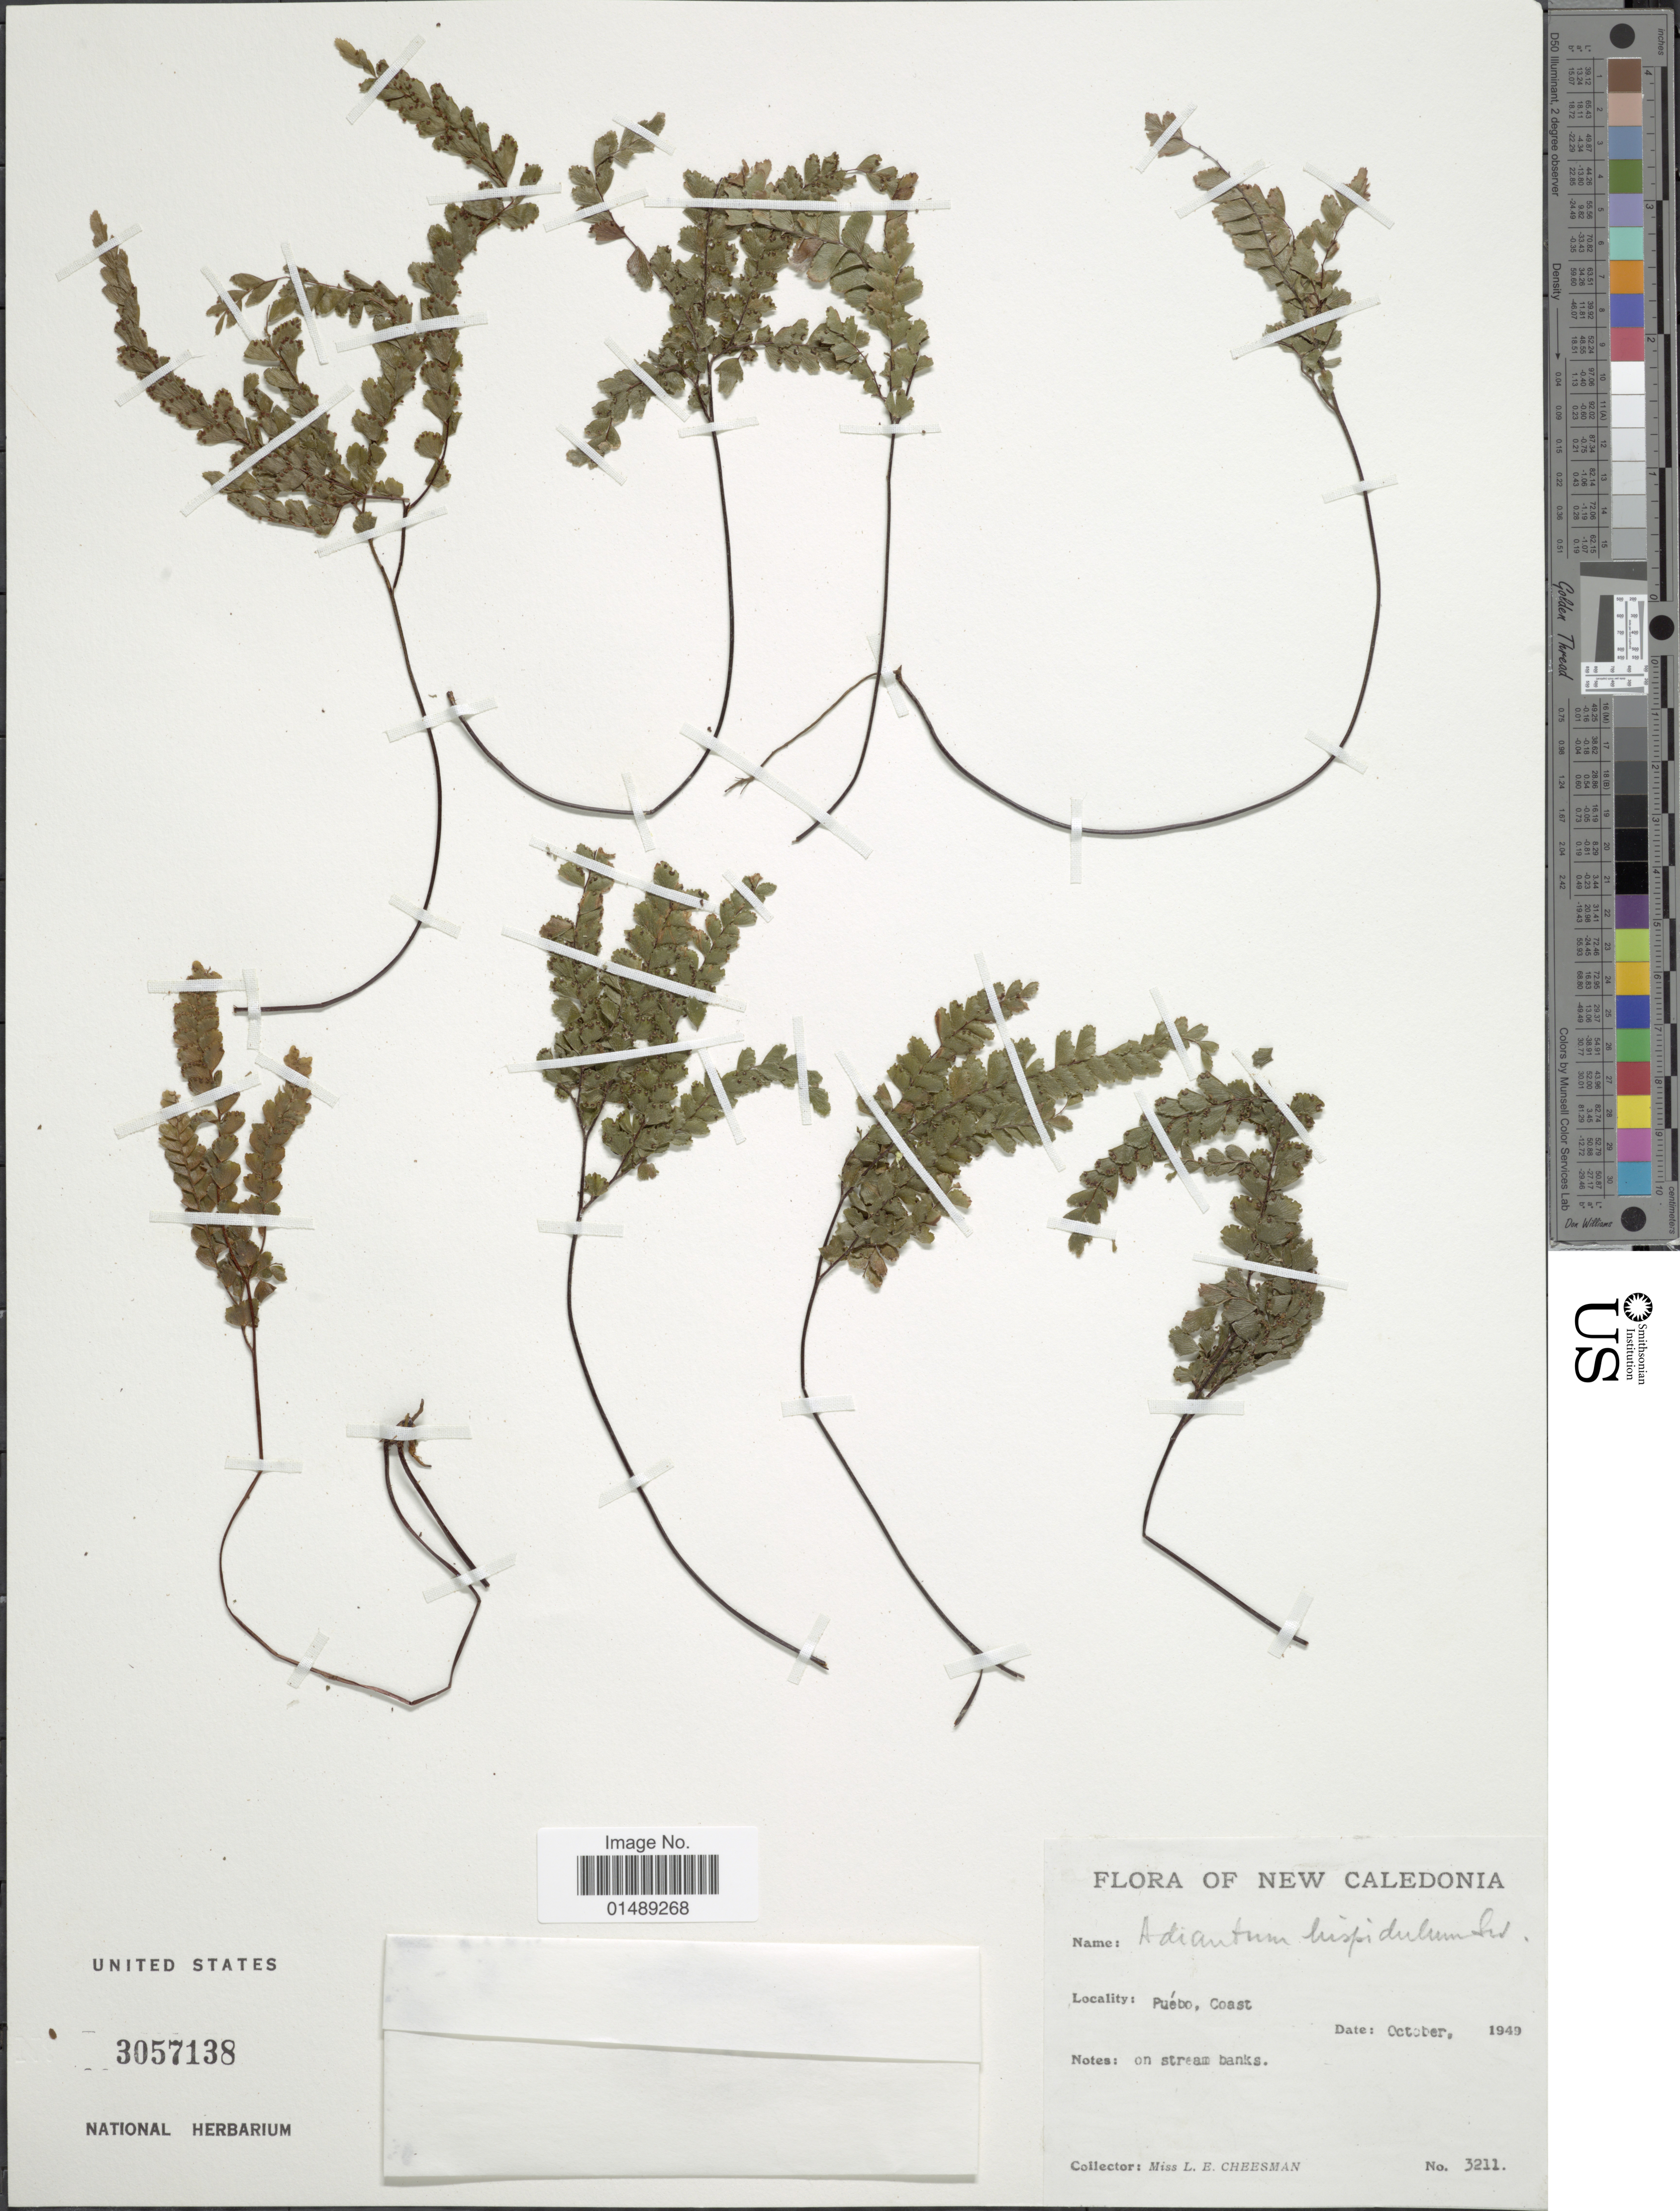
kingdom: Plantae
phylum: Tracheophyta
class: Polypodiopsida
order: Polypodiales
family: Pteridaceae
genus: Adiantum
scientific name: Adiantum hispidulum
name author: Sw.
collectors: L. E. Cheesman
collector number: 3211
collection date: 1949-10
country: New Caledonia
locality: Puebo, Coast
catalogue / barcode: US 3057138